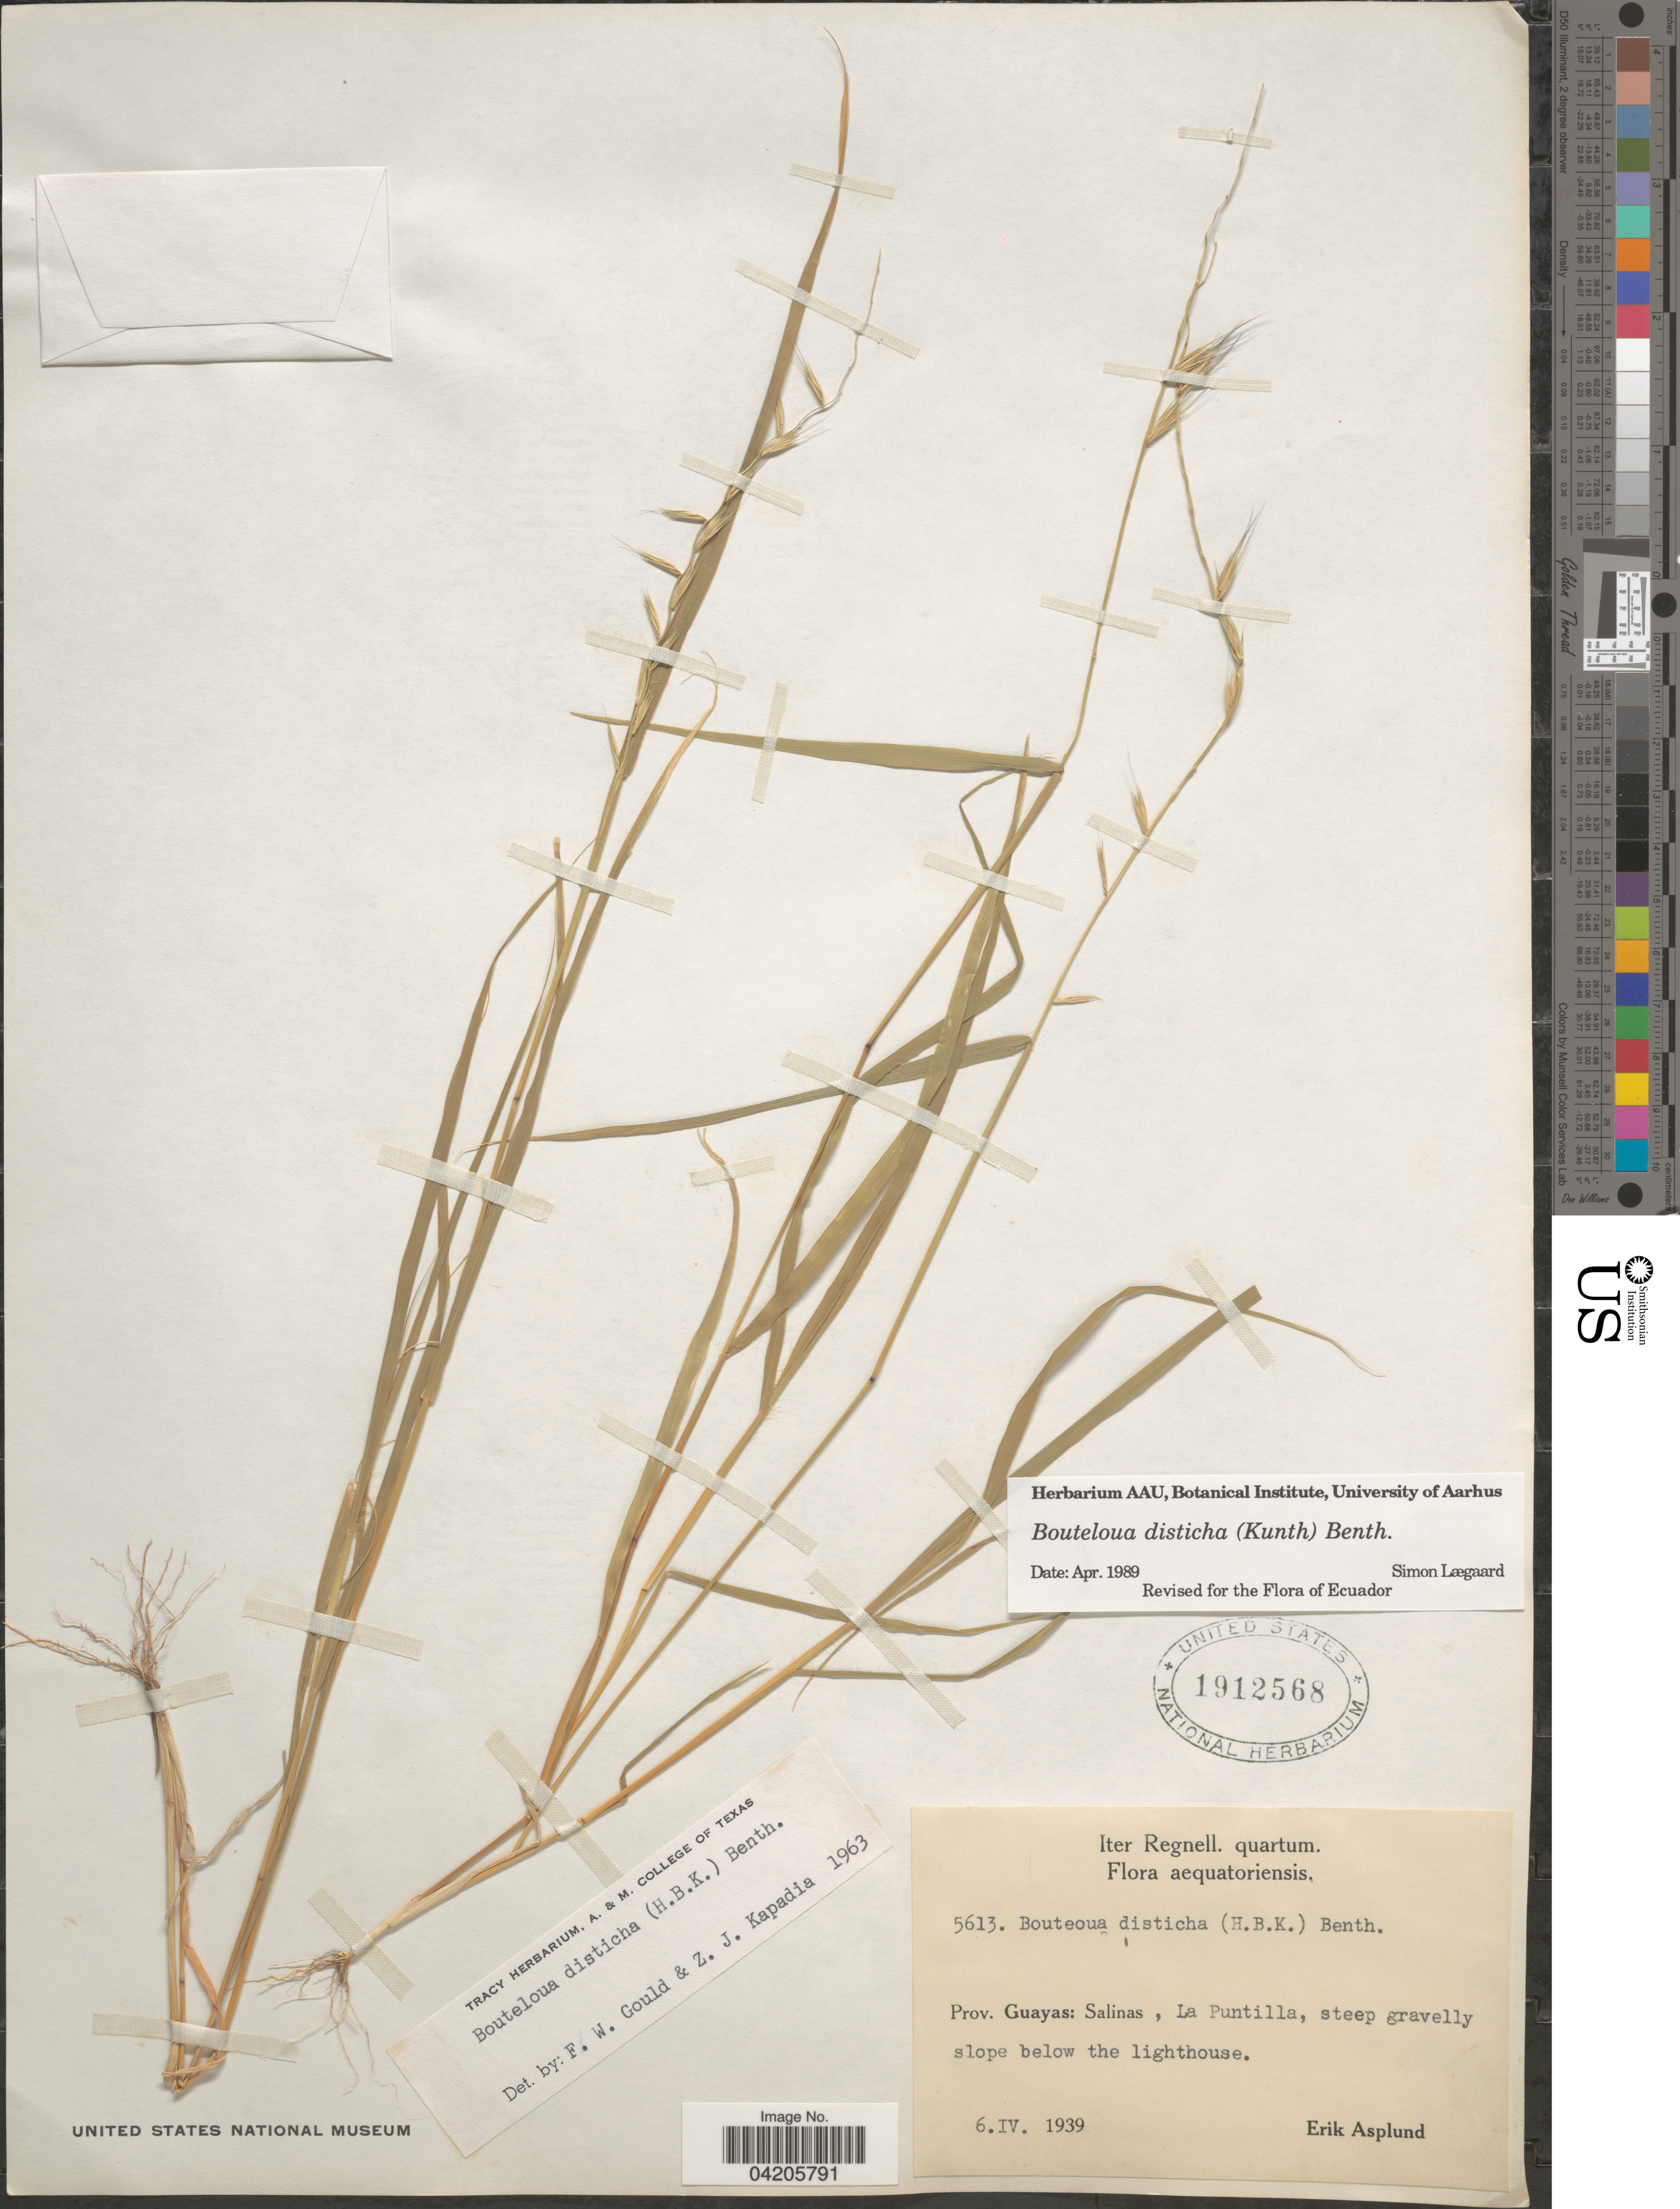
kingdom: Plantae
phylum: Tracheophyta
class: Liliopsida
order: Poales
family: Poaceae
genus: Bouteloua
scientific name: Bouteloua disticha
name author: (Kunth) Benth.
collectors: E. Asplund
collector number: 5613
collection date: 1939-04-06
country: Ecuador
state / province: Guayas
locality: Iter Regnell. quartum. Salinas, La Puntilla, steep gravelly slope below the lighthouse.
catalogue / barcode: US 1912568